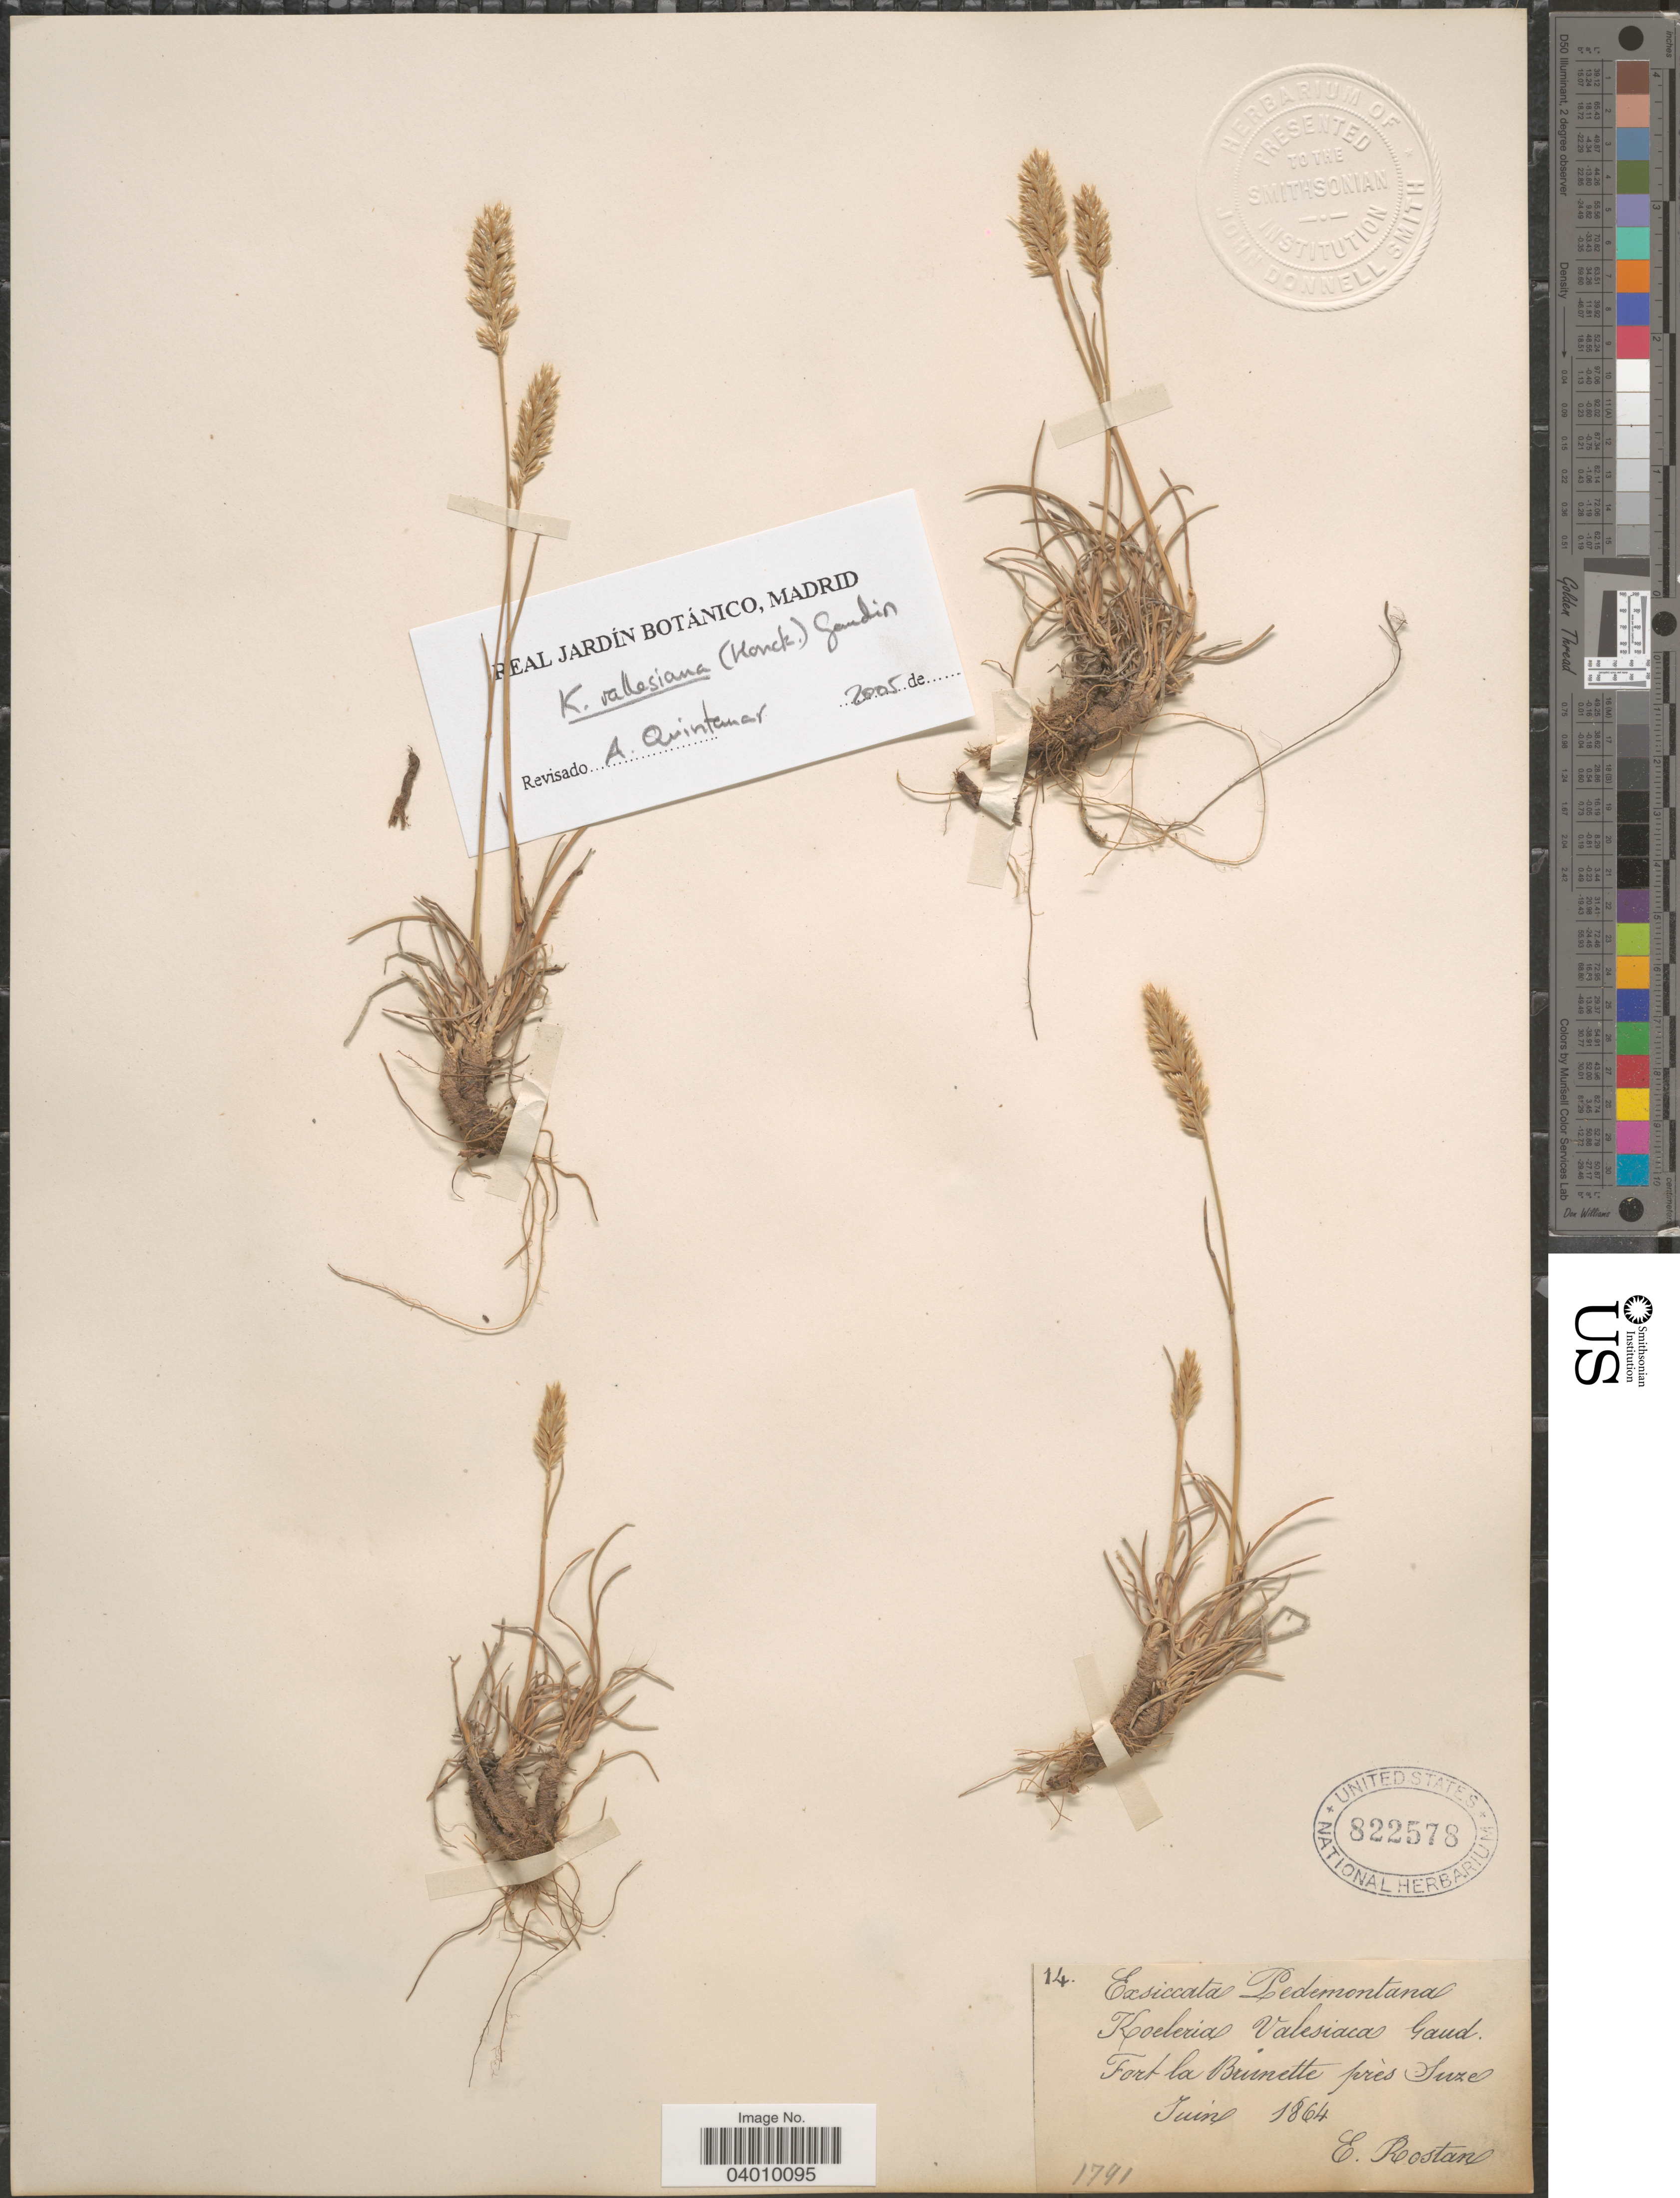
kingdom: Plantae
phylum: Tracheophyta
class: Liliopsida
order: Poales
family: Poaceae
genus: Koeleria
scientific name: Koeleria vallesiana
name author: (Honck.) Gaudin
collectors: E. Rostan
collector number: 14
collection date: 1864-06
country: Italy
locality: Fort la Brunette près Suze.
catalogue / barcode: US 822578